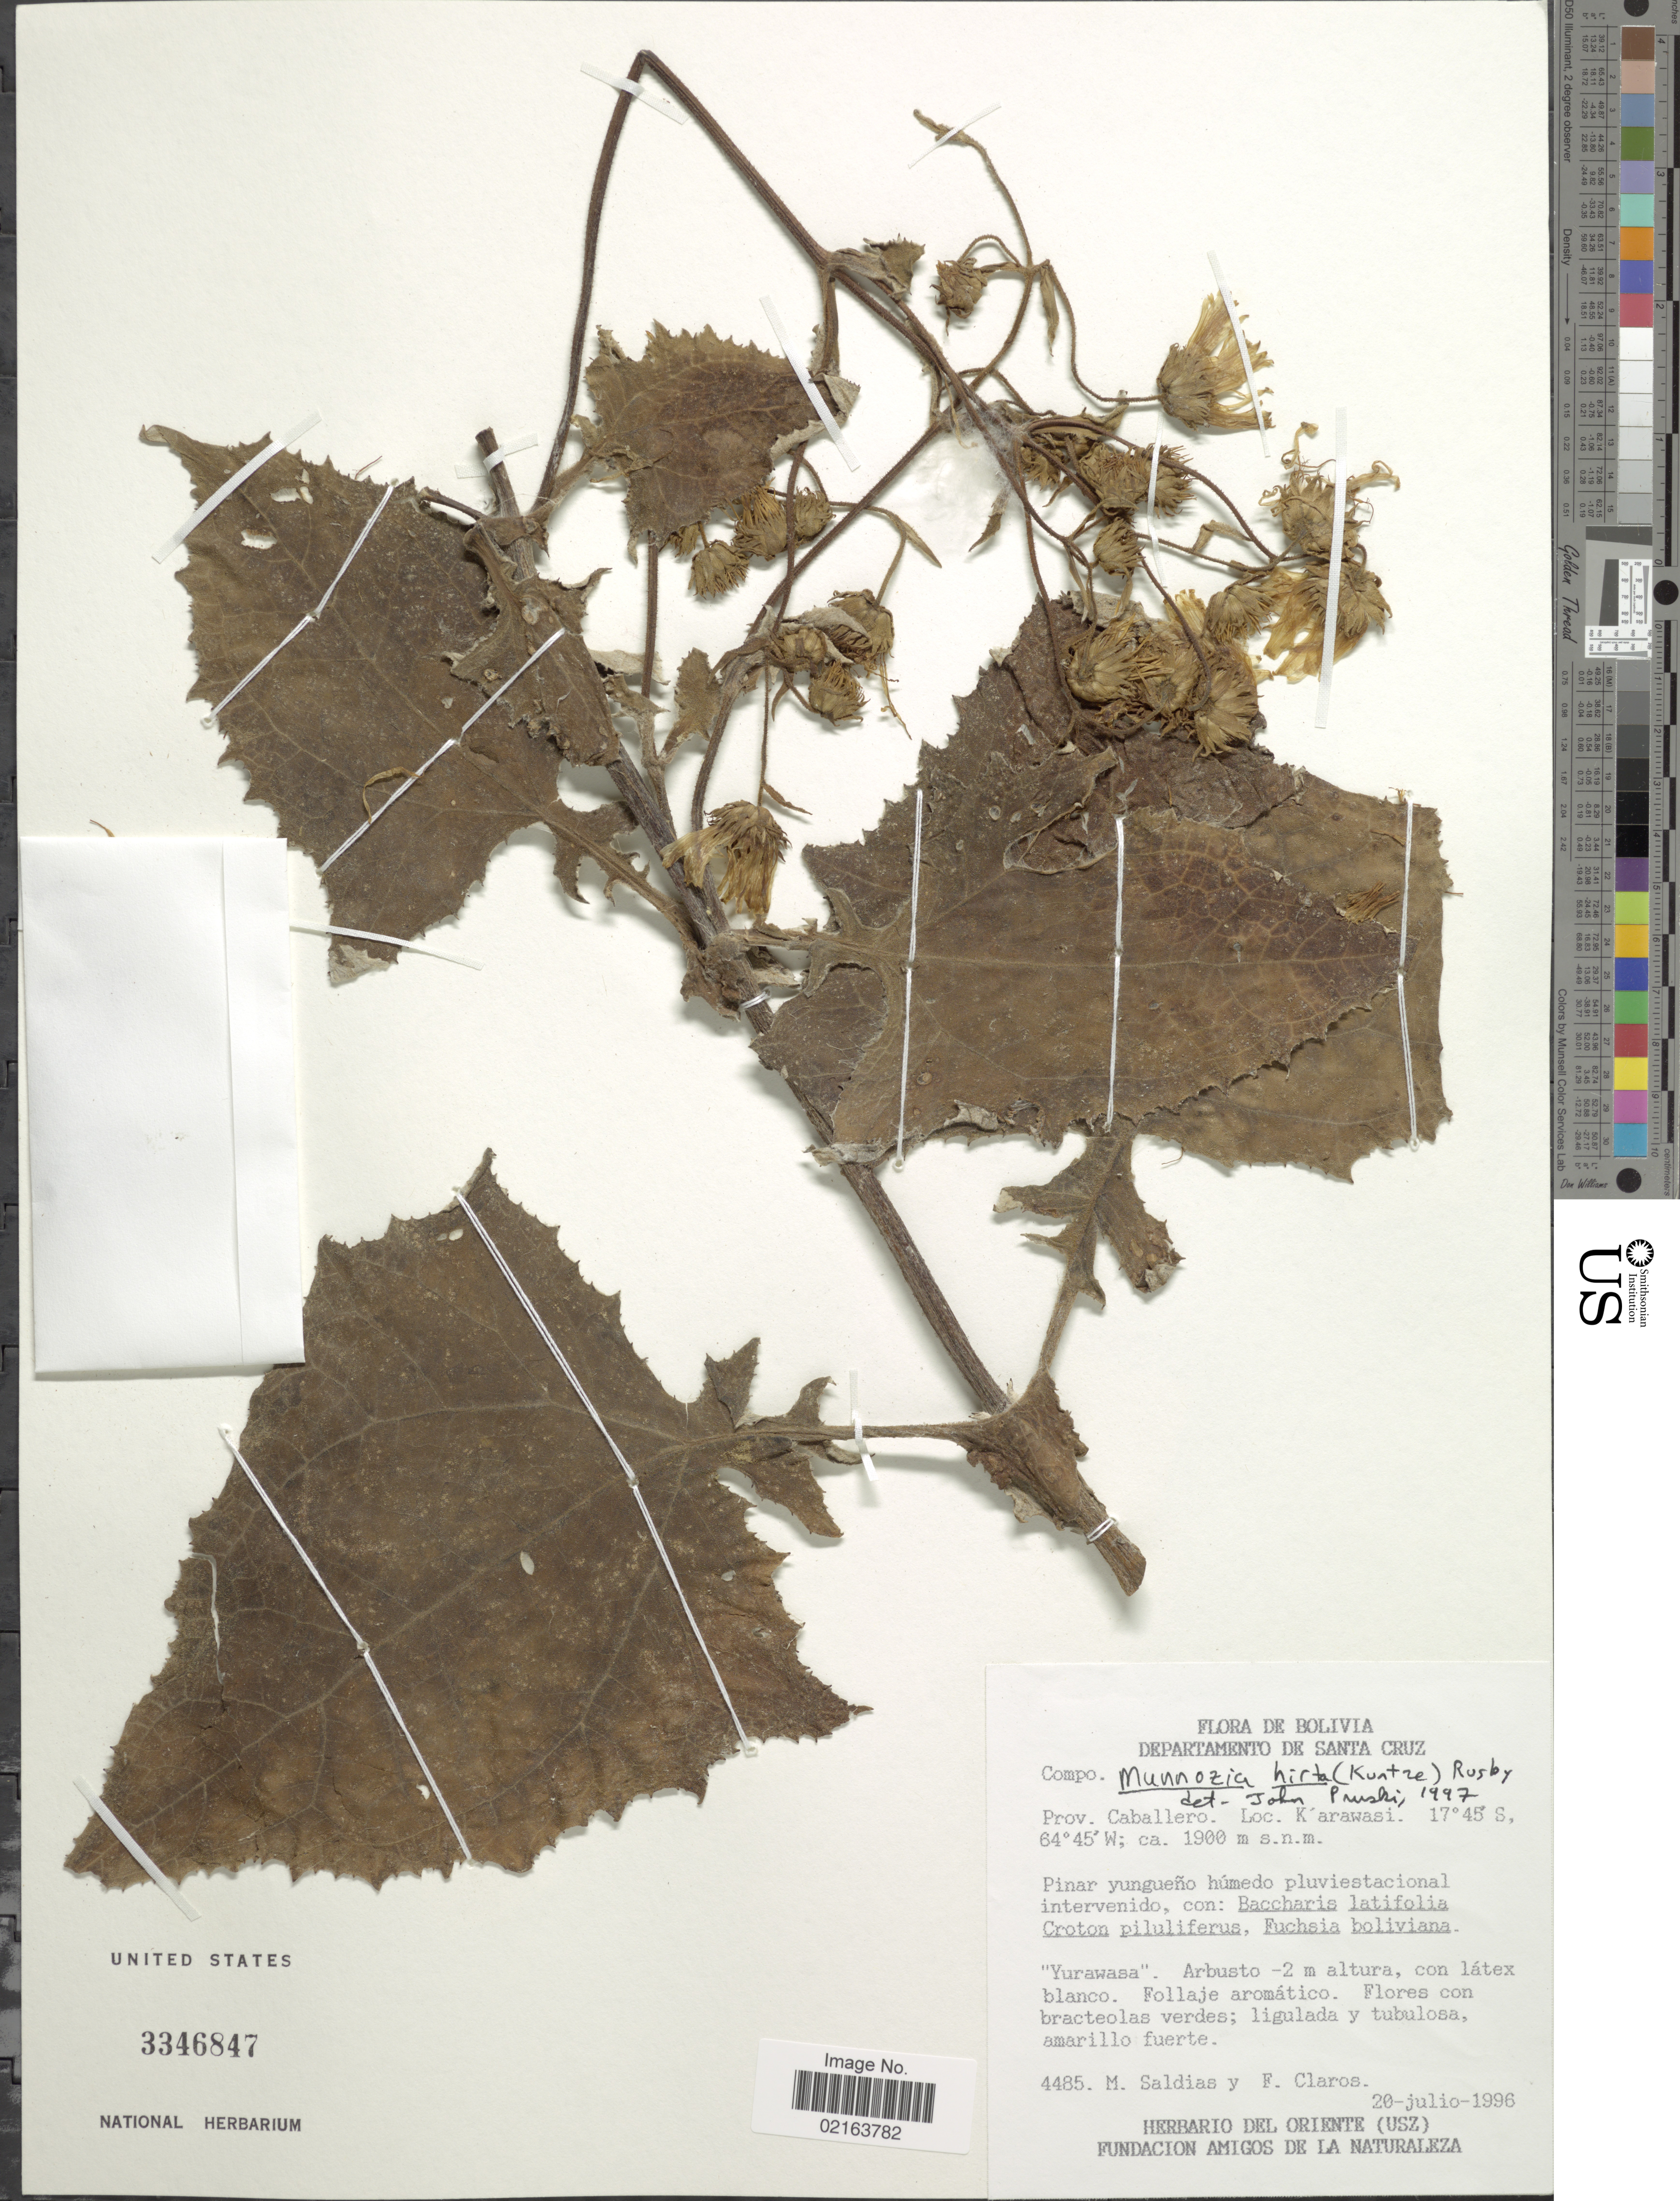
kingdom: Plantae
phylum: Tracheophyta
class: Magnoliopsida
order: Asterales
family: Asteraceae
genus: Munnozia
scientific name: Munnozia hirta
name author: (Kuntze) Rusby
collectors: M. Saldias & F. Claros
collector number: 4485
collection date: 1996-07-20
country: Bolivia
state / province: Santa Cruz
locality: Departamento de Santa Cruz, Prov. Caballero, Karawasi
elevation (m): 1900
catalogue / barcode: US 3346847